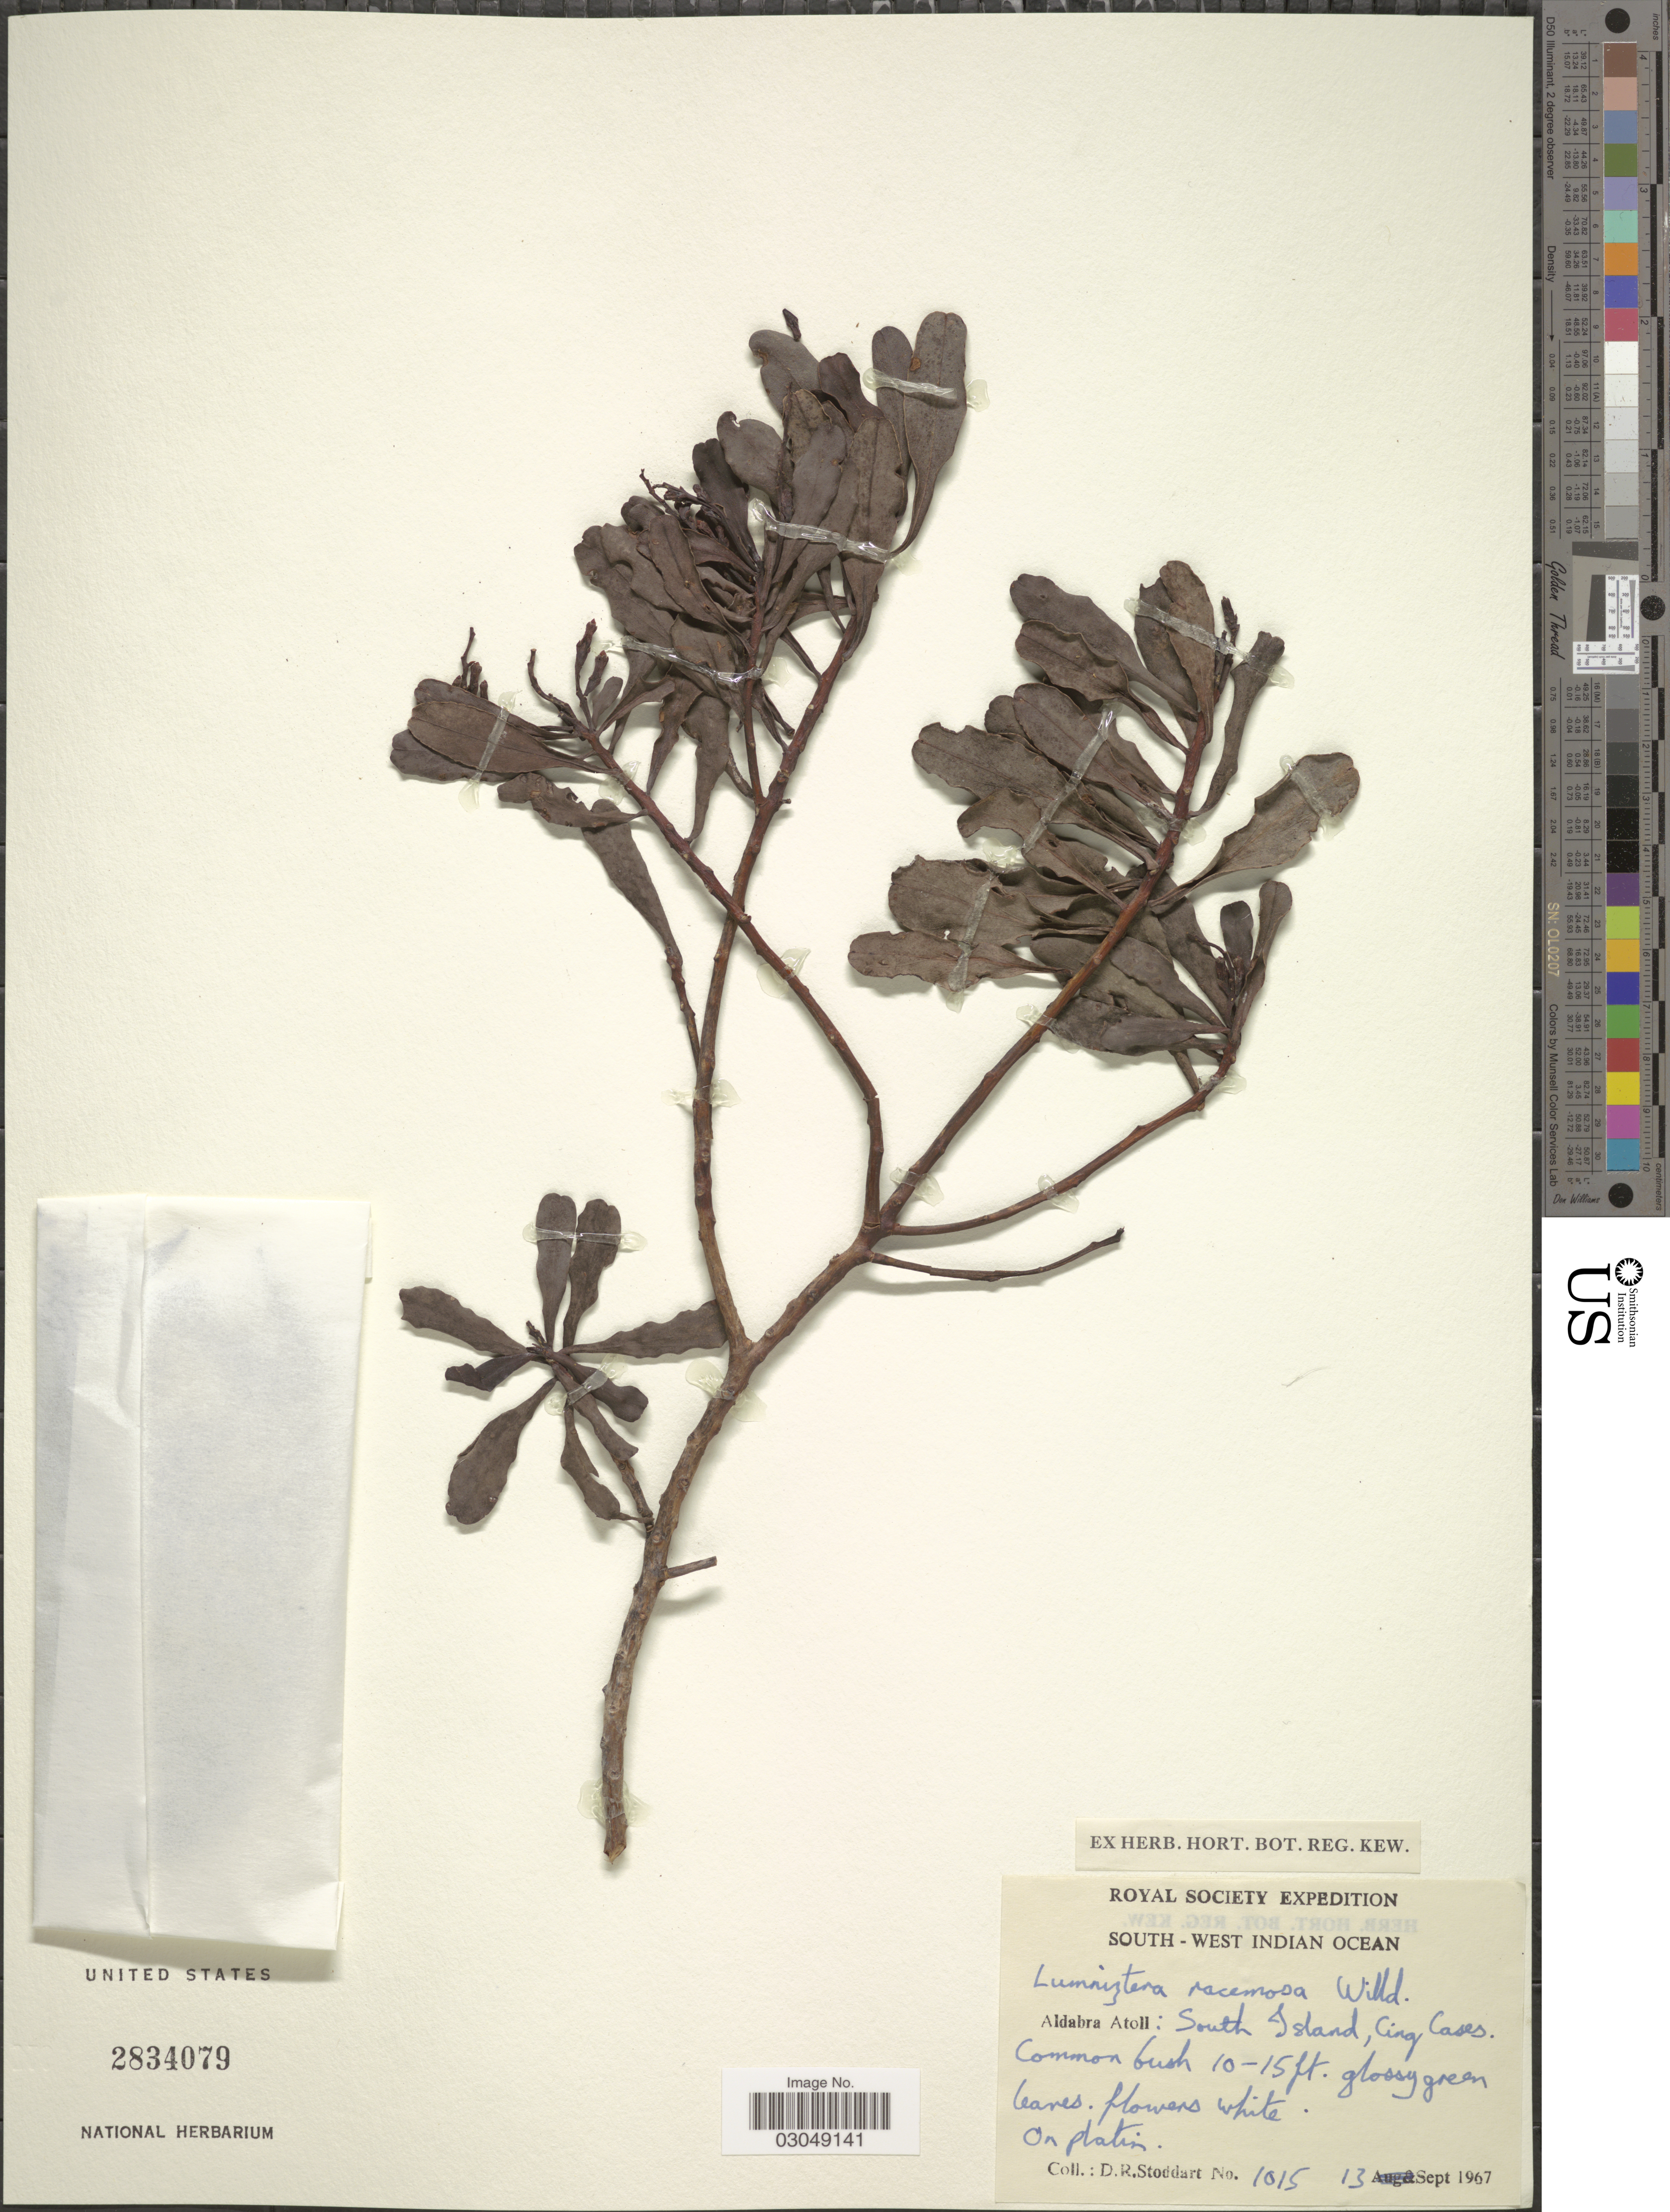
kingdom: Plantae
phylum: Tracheophyta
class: Magnoliopsida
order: Myrtales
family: Combretaceae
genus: Lumnitzera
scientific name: Lumnitzera racemosa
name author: Willd.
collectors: D. R. Stoddart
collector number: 1015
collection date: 1967-09-13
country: Seychelles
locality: South - West Indian Ocean. Aldabra Atoll: South Island, Cinq Cases.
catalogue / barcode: US 2834079